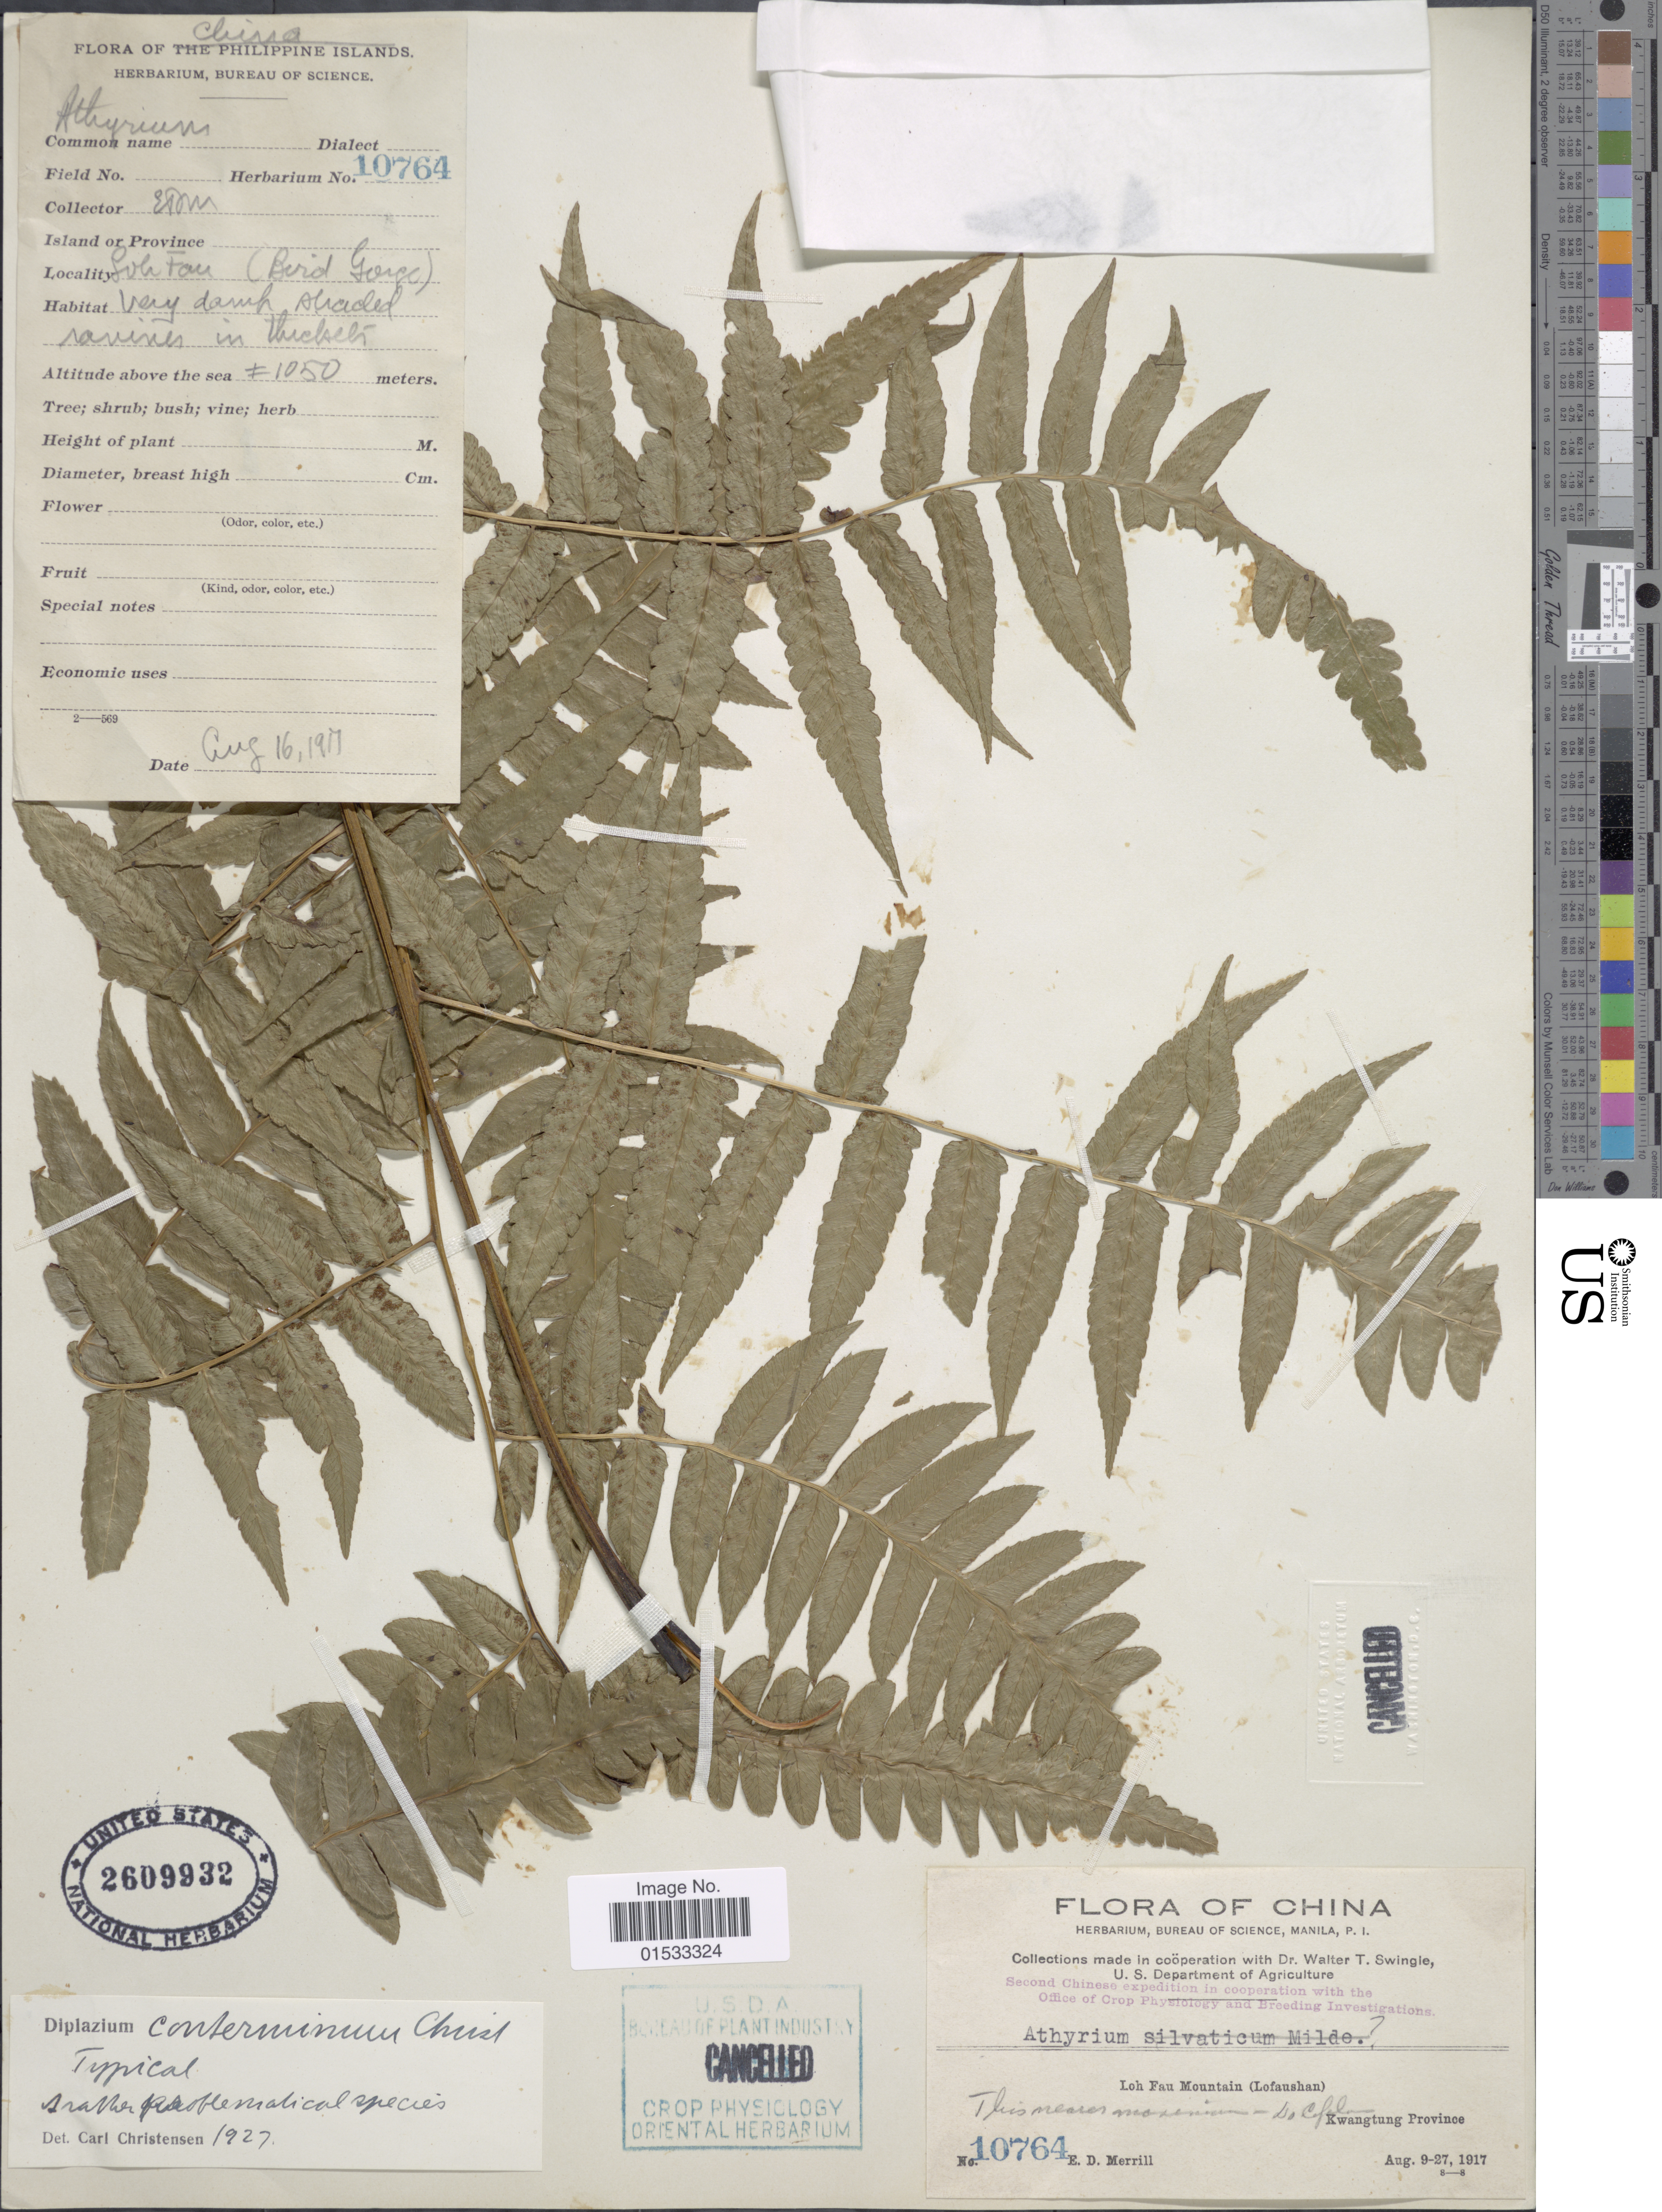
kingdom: Plantae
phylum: Tracheophyta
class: Polypodiopsida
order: Polypodiales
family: Athyriaceae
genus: Diplazium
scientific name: Diplazium conterminum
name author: Christ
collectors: E. D. Merrill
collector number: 10764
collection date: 1917-08-09/1917-08-27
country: China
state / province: Guangdong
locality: Loh Fau Mountain (Lofaushan), Kwangtung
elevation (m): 1050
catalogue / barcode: US 2609932